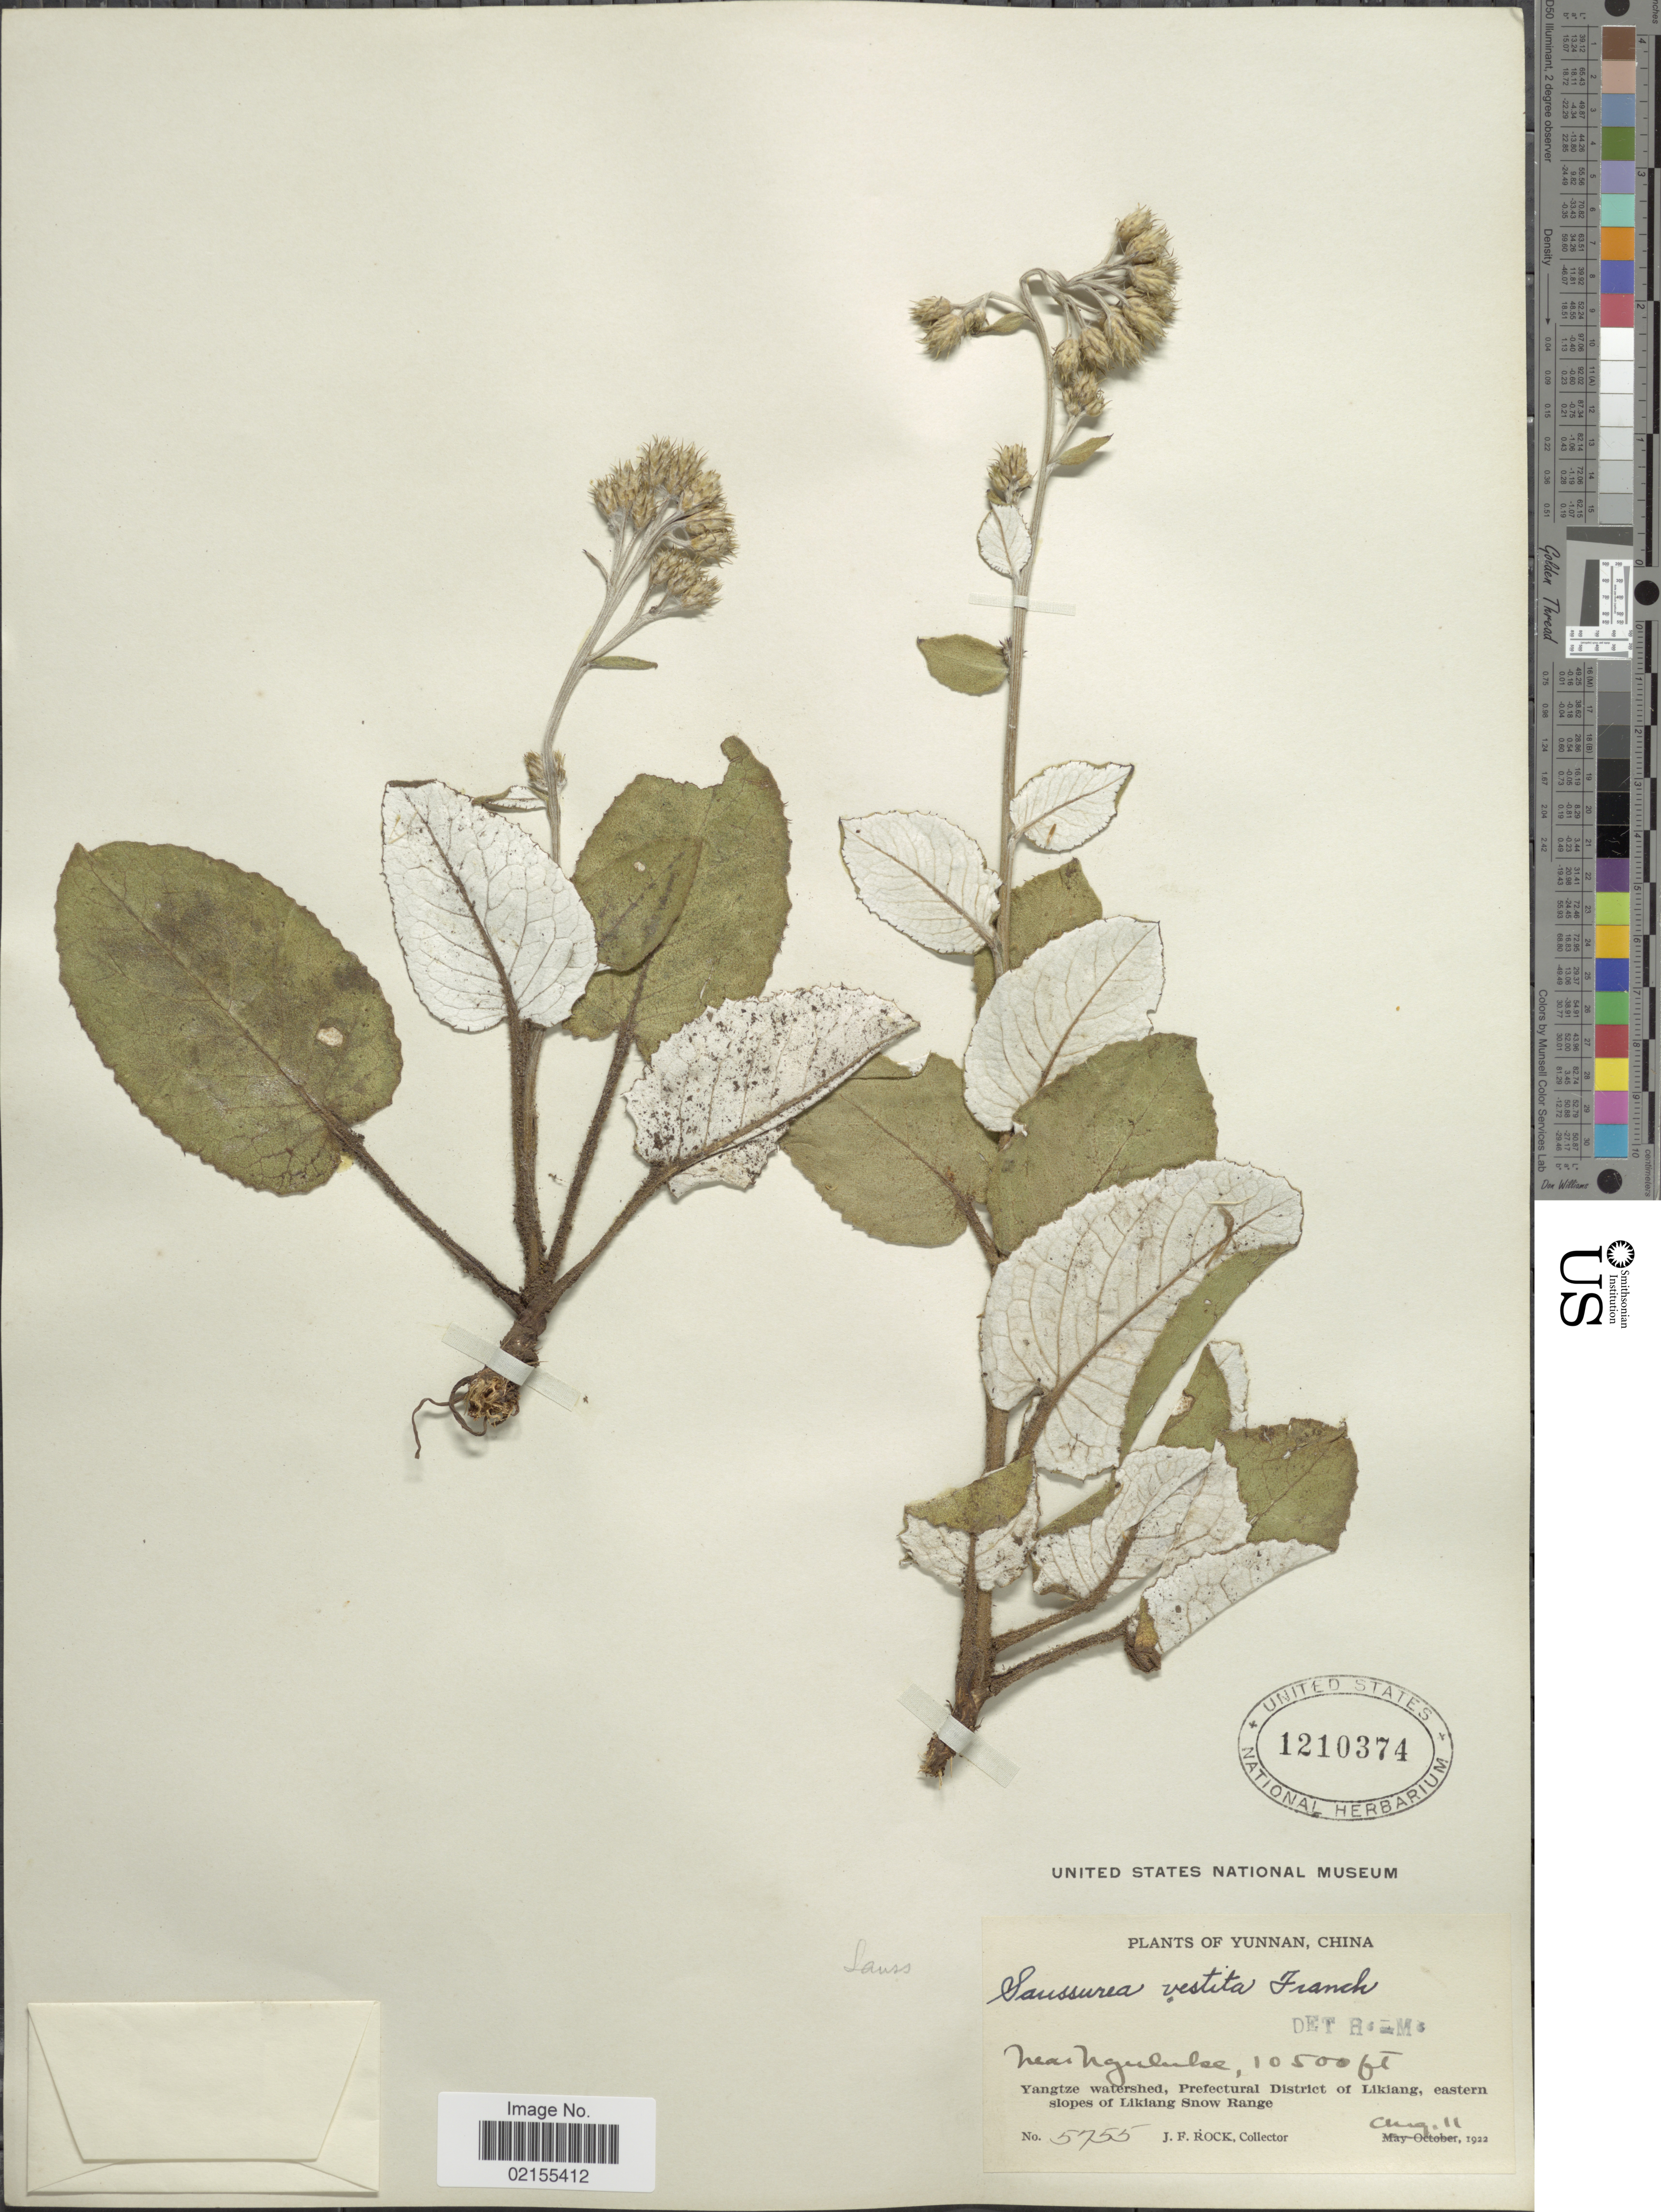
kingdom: Plantae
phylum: Tracheophyta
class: Magnoliopsida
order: Asterales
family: Asteraceae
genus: Saussurea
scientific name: Saussurea vestita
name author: Franch.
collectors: J. Rock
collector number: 5755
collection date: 1922-08-11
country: China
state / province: Yunnan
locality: Near Nguluko, Yangtze watershed, Prefectural District of Likiang, eastern slopes of Likiang Snow Range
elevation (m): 3200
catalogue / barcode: US 1210374